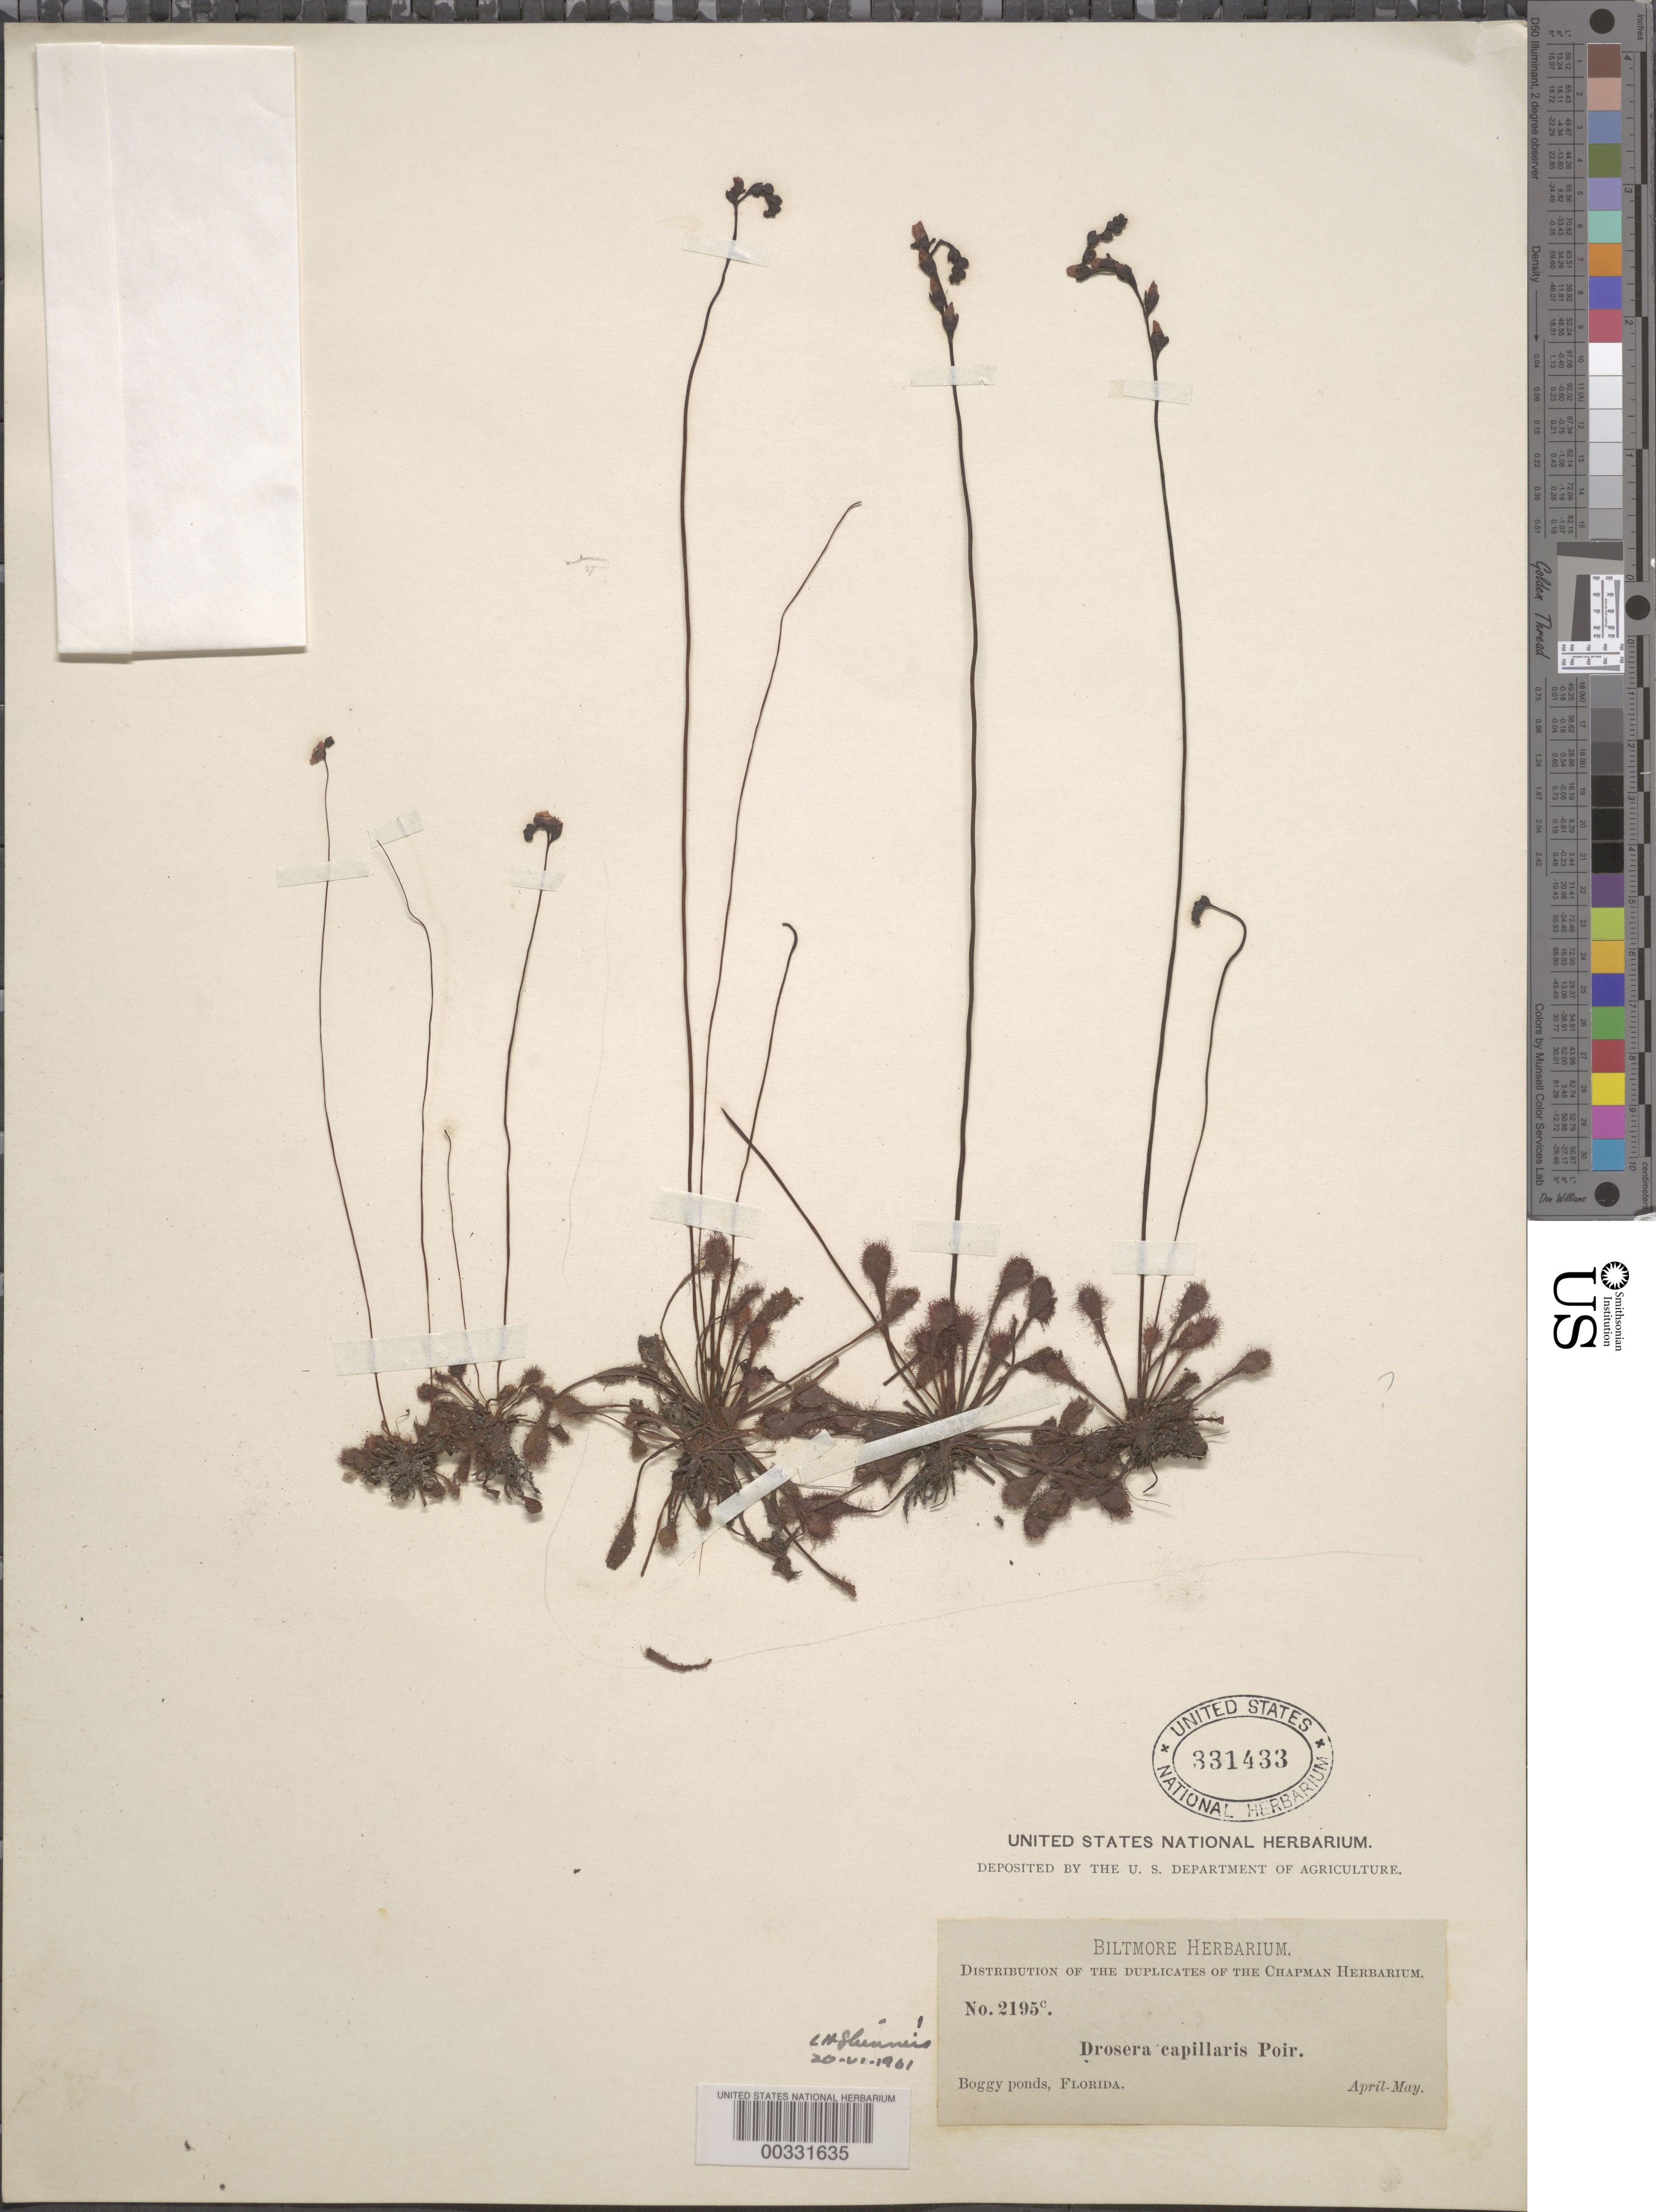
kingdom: Plantae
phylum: Tracheophyta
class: Magnoliopsida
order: Caryophyllales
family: Droseraceae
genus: Drosera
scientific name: Drosera capillaris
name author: Poir.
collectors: H. Chapman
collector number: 2195 C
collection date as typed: Apr ---- to -- May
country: United States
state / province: Florida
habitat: Boggy ponds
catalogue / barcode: US 331433